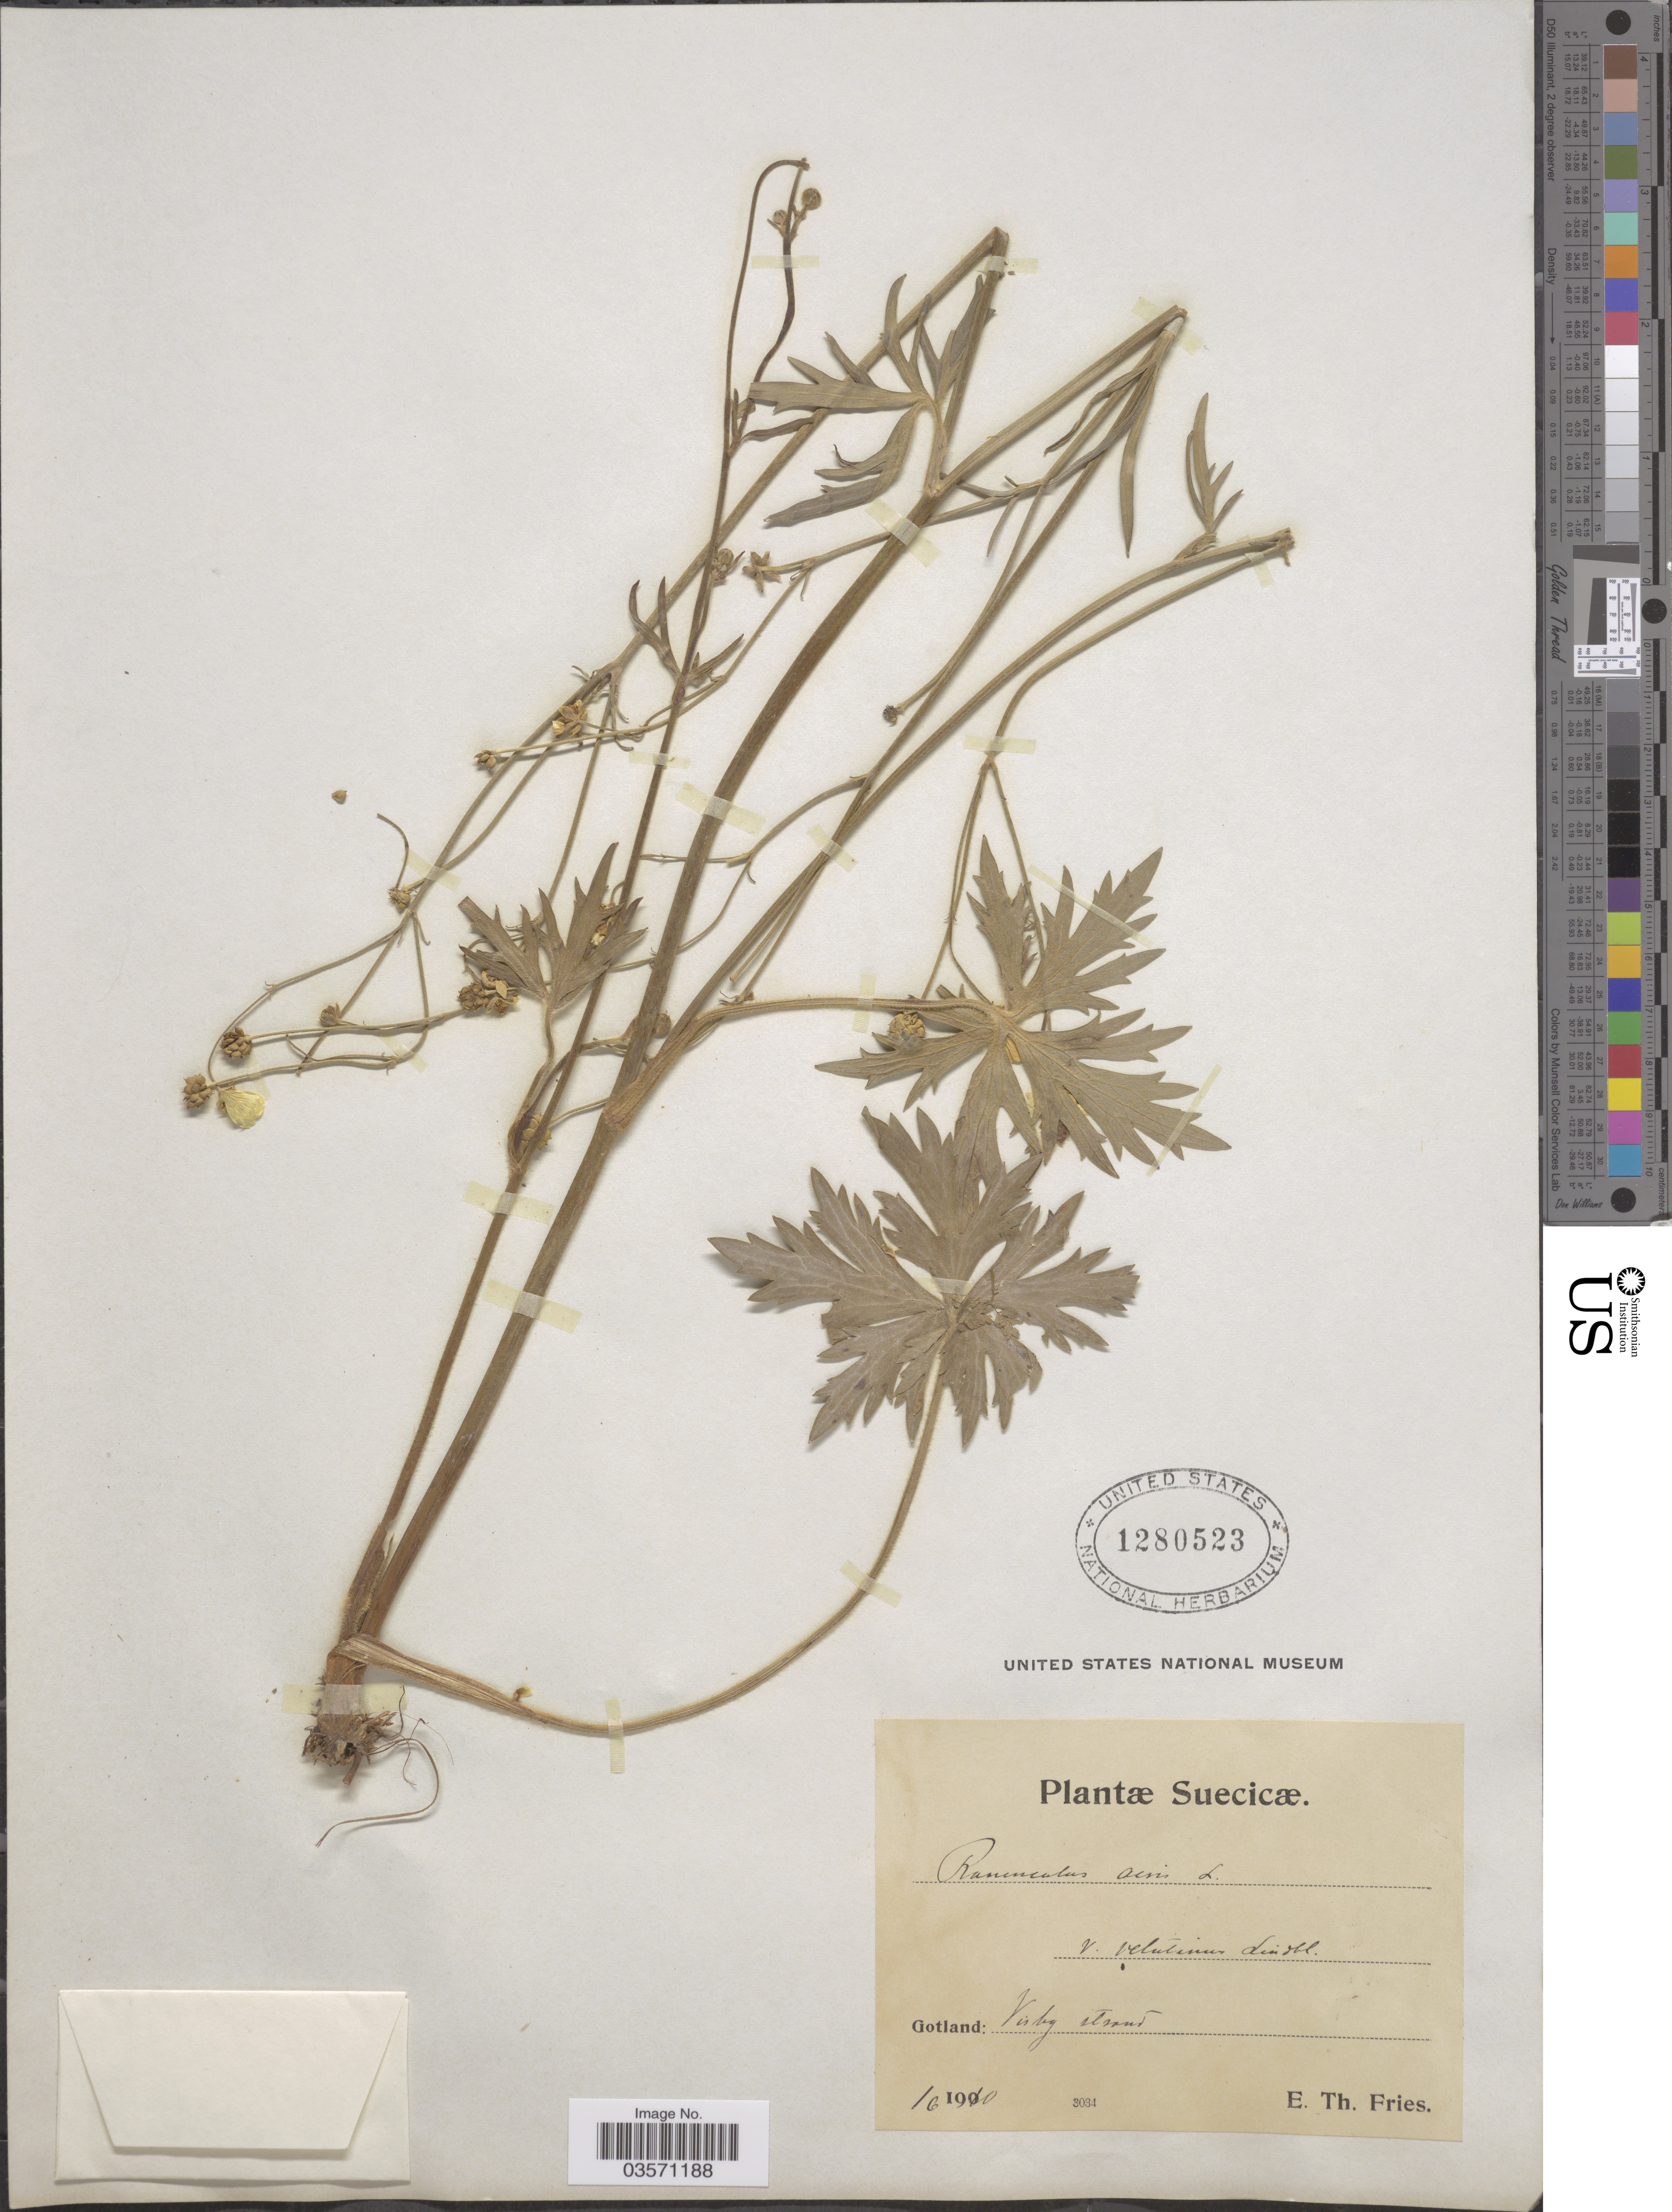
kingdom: Plantae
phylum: Tracheophyta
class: Magnoliopsida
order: Ranunculales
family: Ranunculaceae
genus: Ranunculus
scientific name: Ranunculus acris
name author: L.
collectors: E. Fries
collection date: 1910-06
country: Sweden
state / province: Gotland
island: Gotland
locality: Suecicæ. Gotland: Visby strand.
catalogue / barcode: US 1280523